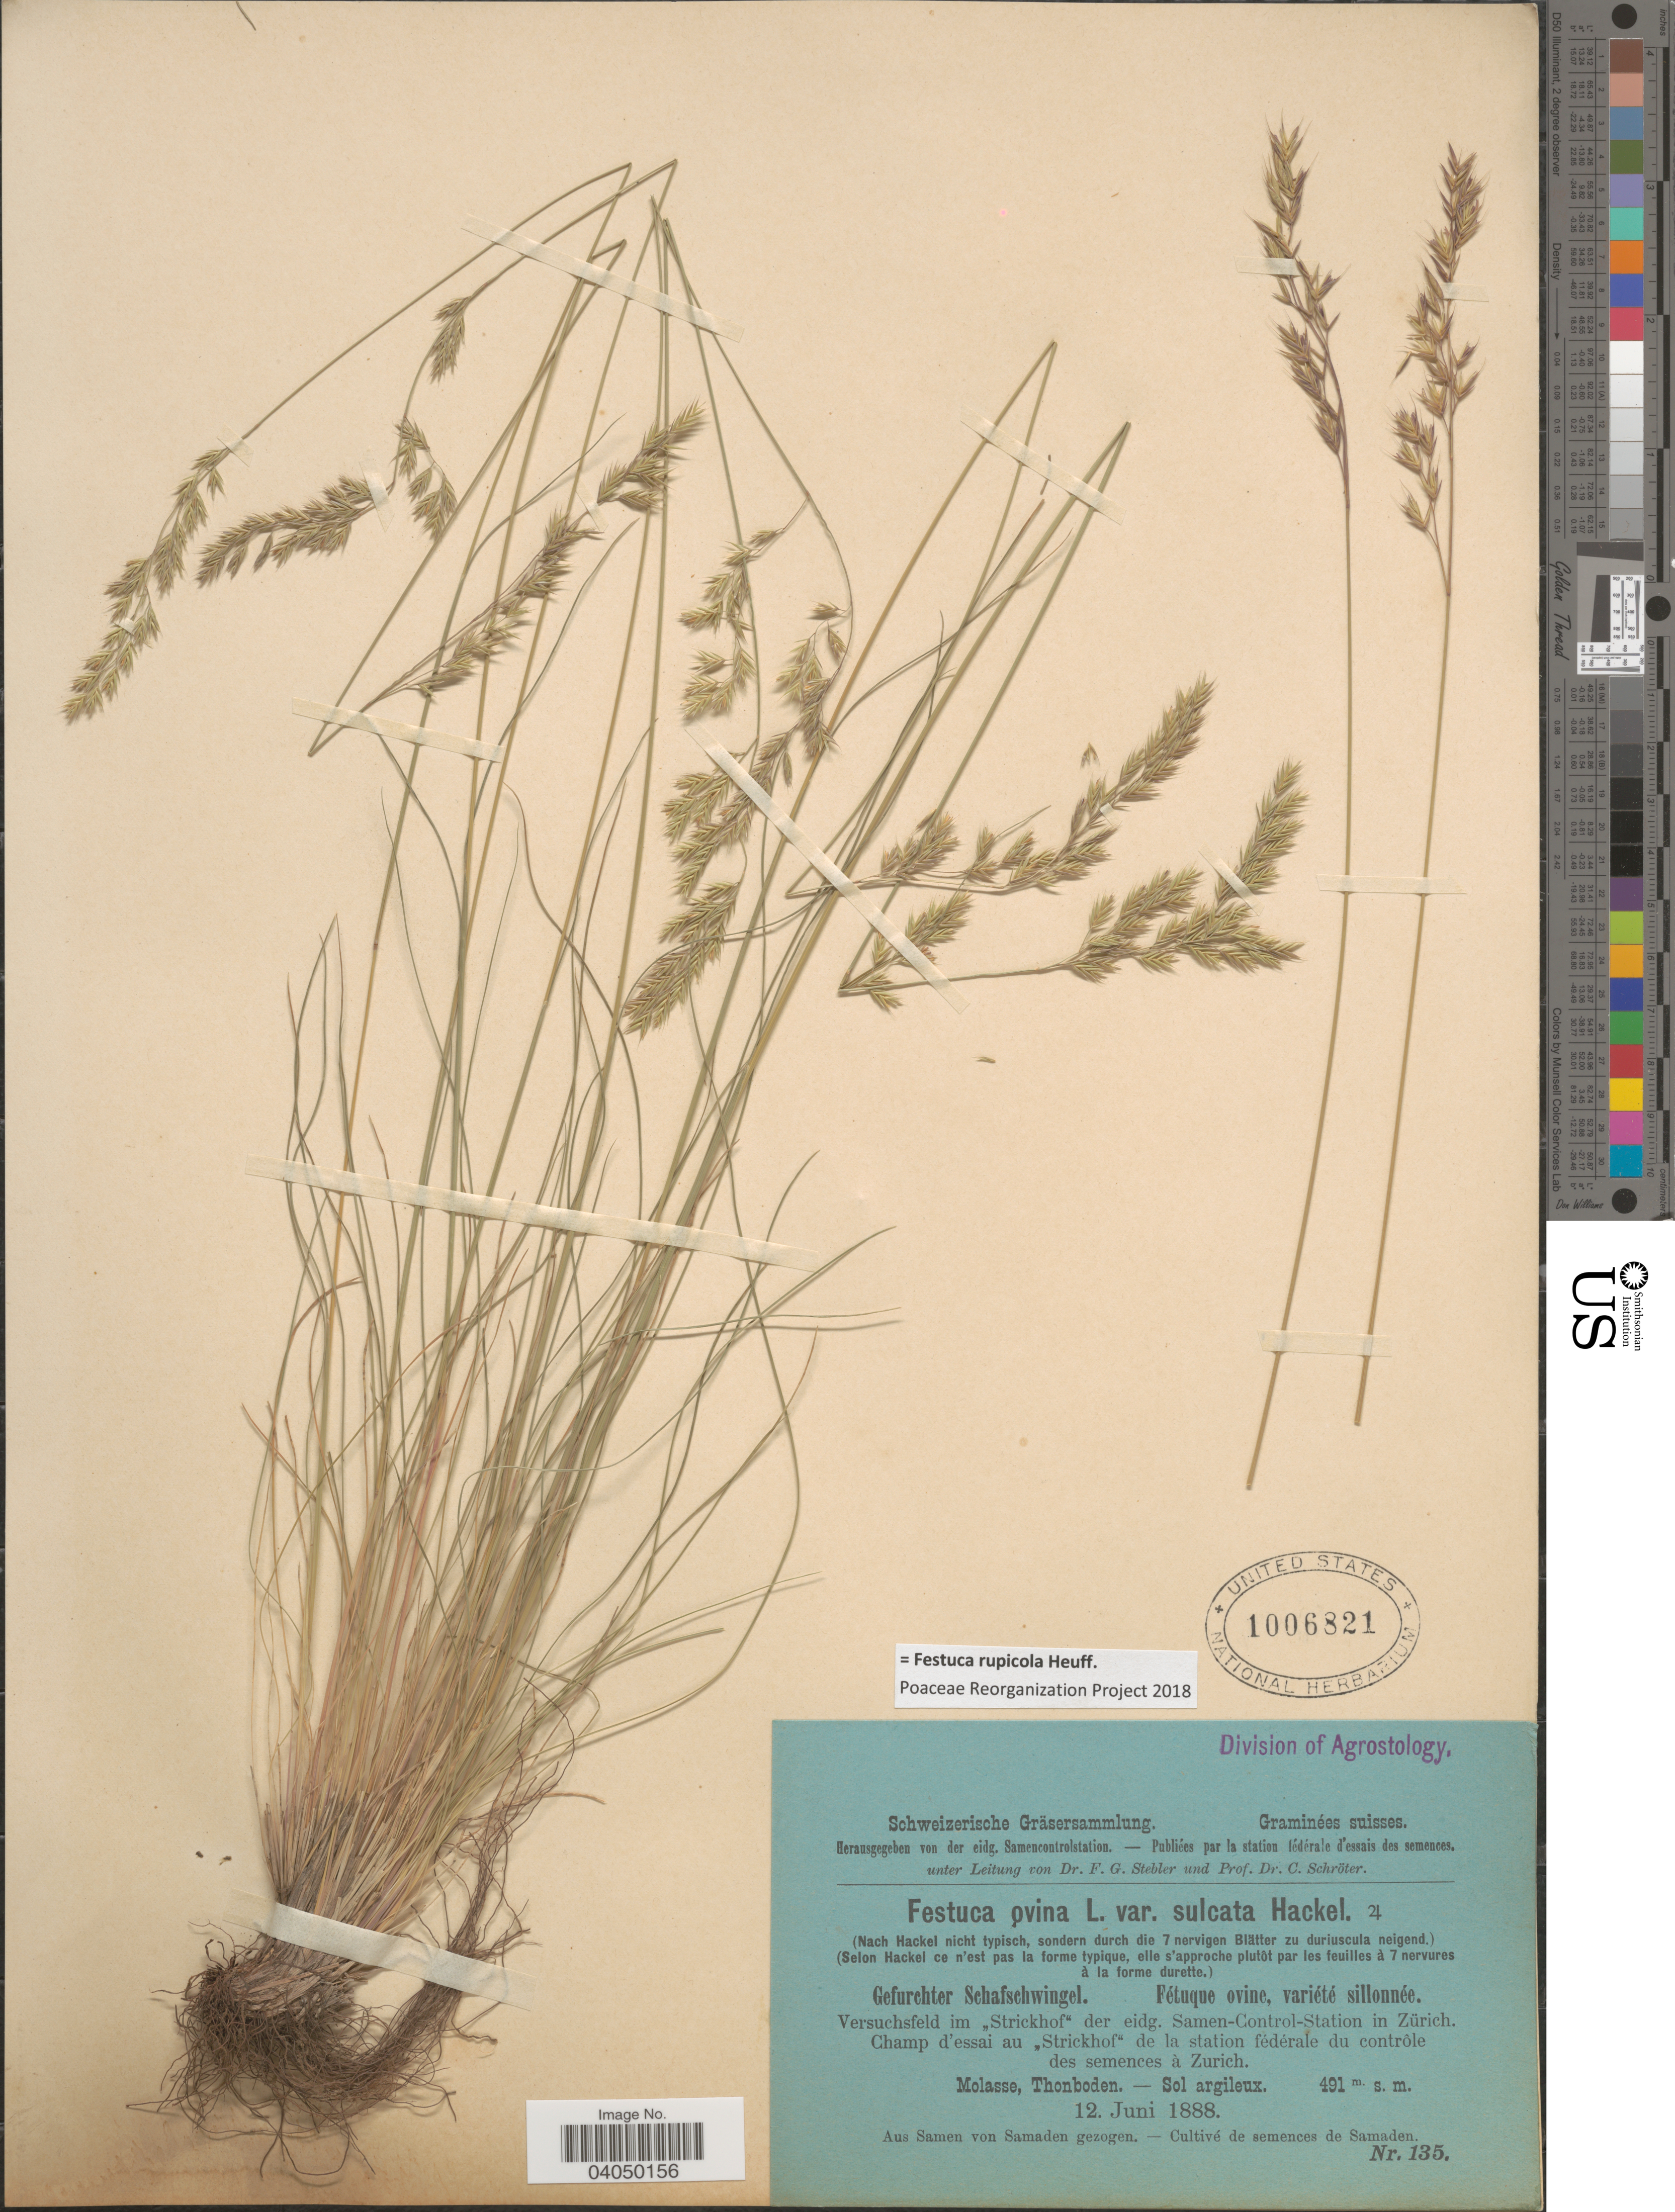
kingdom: Plantae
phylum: Tracheophyta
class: Liliopsida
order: Poales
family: Poaceae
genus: Festuca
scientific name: Festuca rupicola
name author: Heuff.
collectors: Stebler, F.G. & Schröter, C.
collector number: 135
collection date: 1888-06-12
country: Switzerland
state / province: Zurich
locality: Suisses. Versuchsfeld im "Strickhof" der eidg. Samen-Control-Station in Zürich. Champ d'essai au "Strickhof" de la station fédérale du contrôle des semences à Zurich.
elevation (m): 491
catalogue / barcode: US 1006821